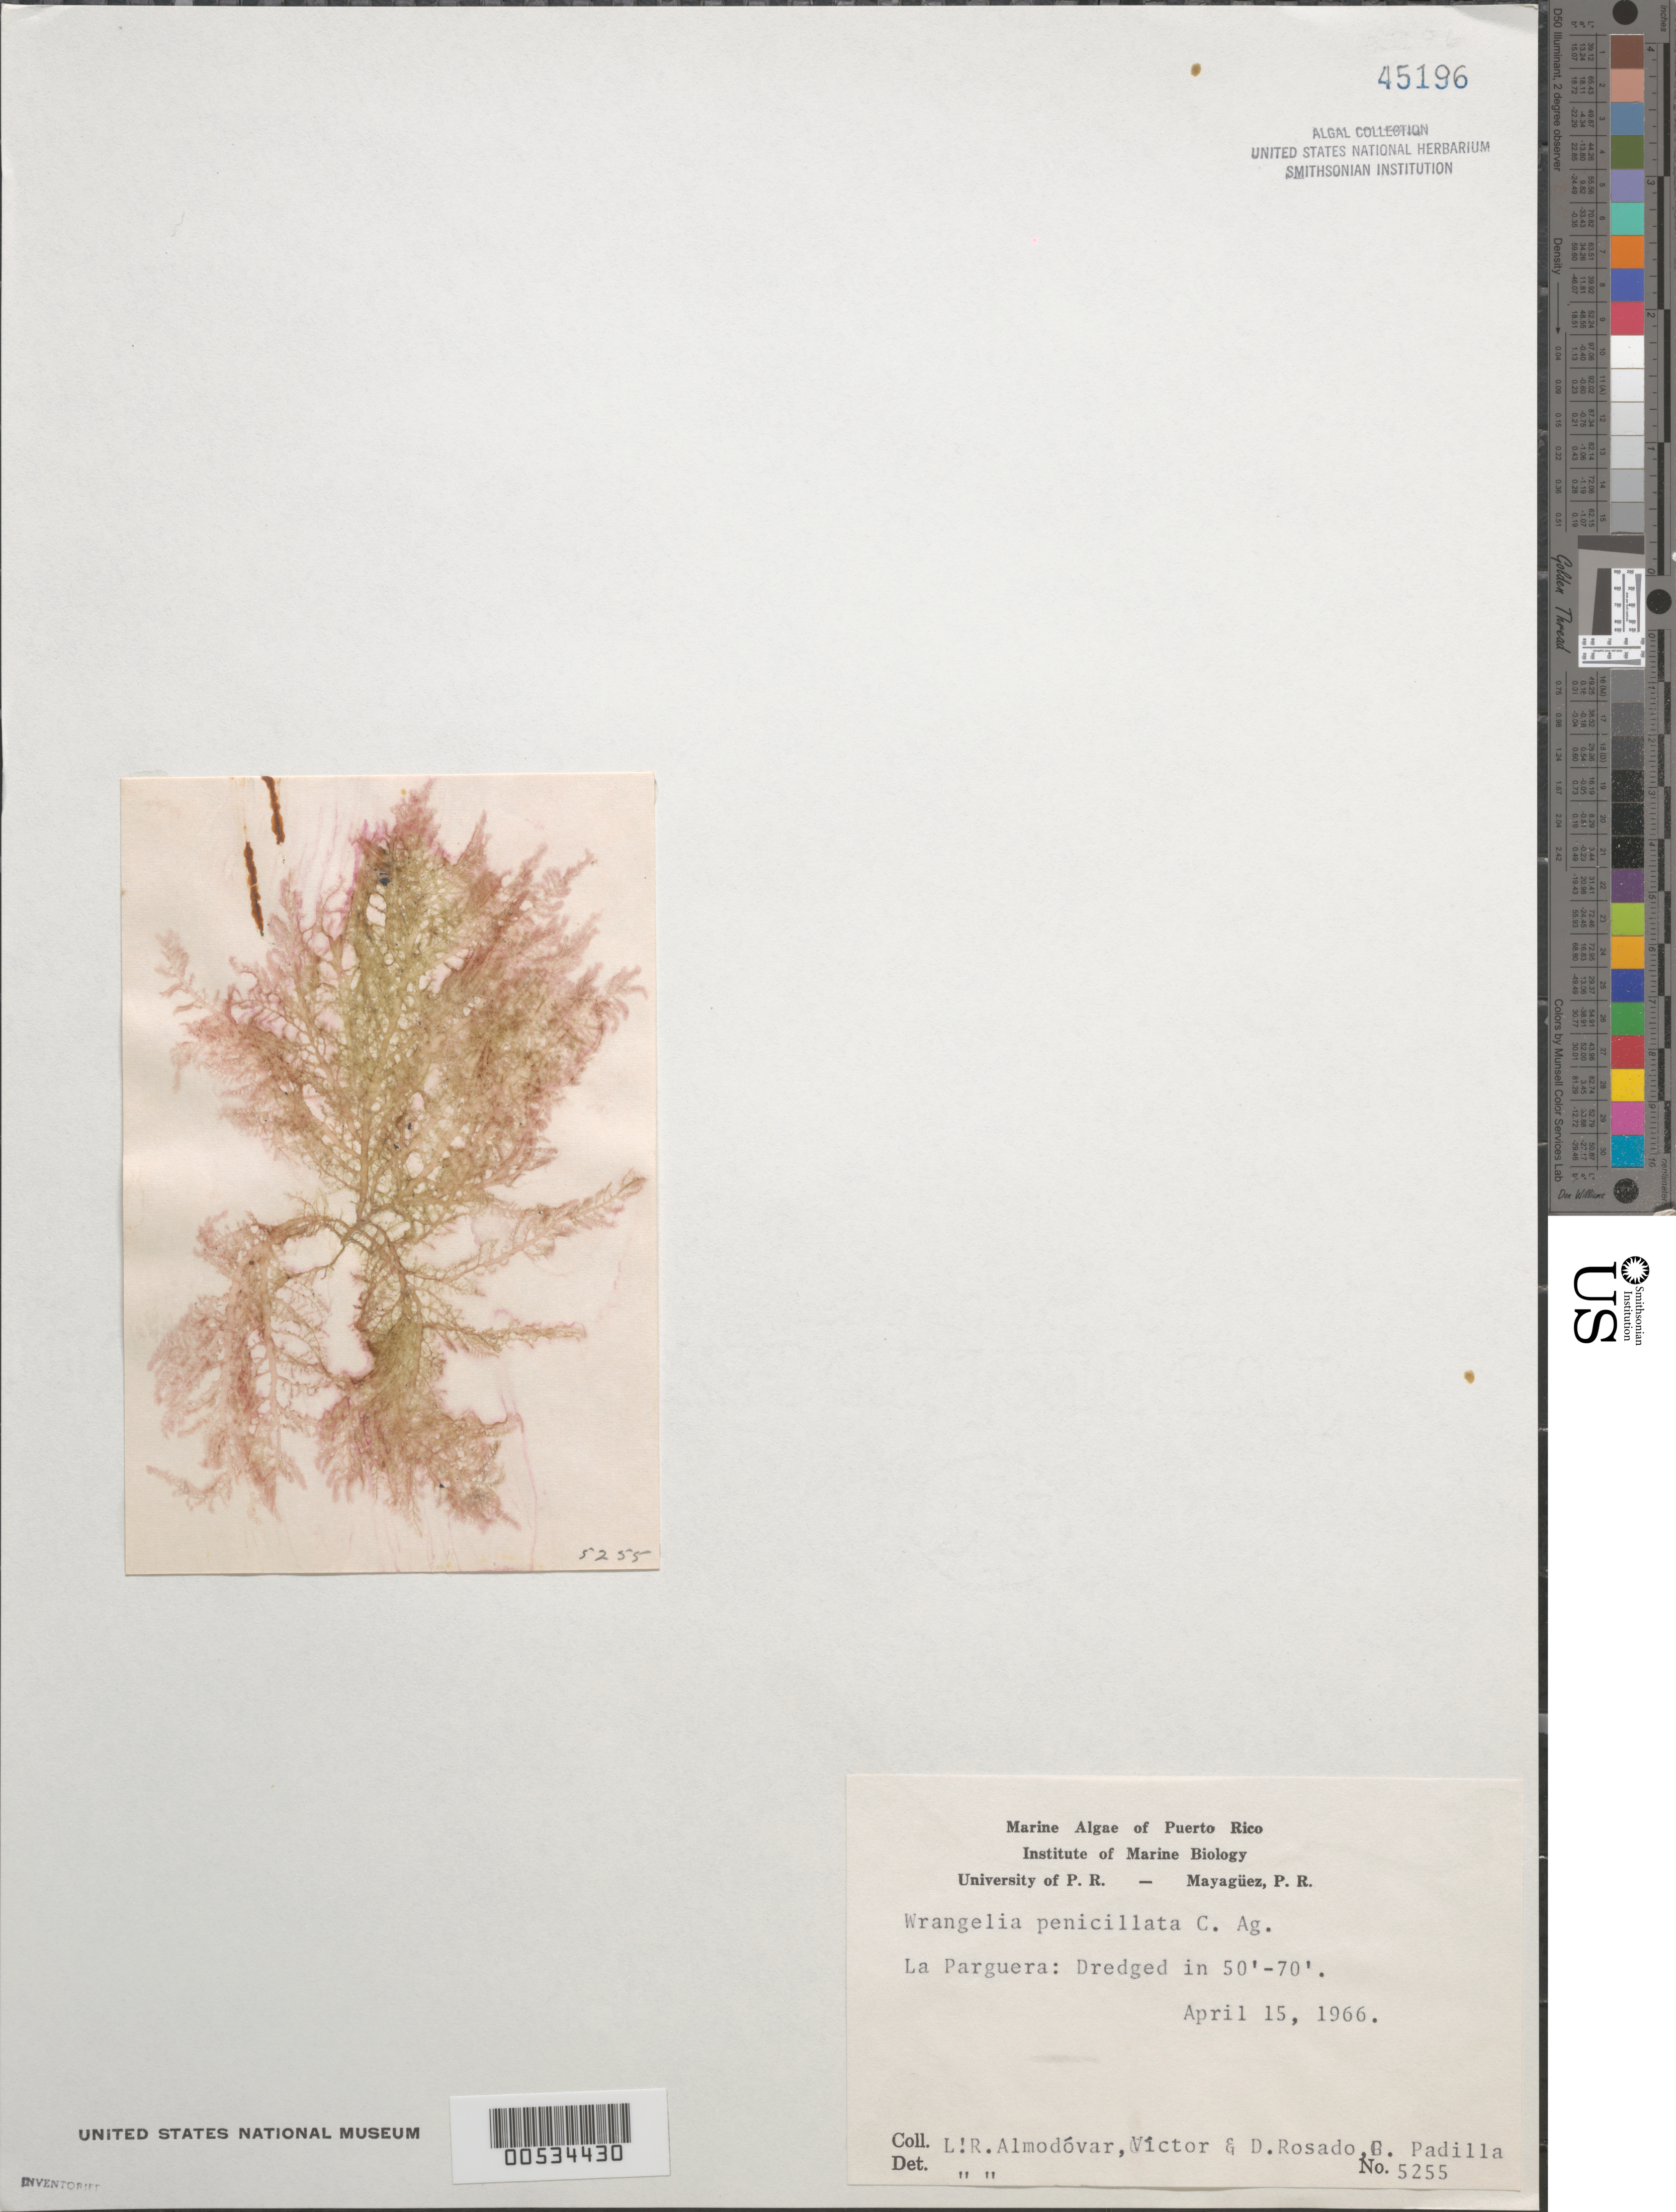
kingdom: Plantae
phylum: Rhodophyta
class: Florideophyceae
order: Ceramiales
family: Wrangeliaceae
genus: Wrangelia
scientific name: Wrangelia penicillata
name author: (C. Agardh) C. Agardh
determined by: Almodovar, L. R.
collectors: L. Almodovar, V. Rosado, D. Rosado & G. Padilla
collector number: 5255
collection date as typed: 15 Apr 1966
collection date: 1966-04-15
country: Puerto Rico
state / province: Lajas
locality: La Parguera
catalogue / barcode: US 45196